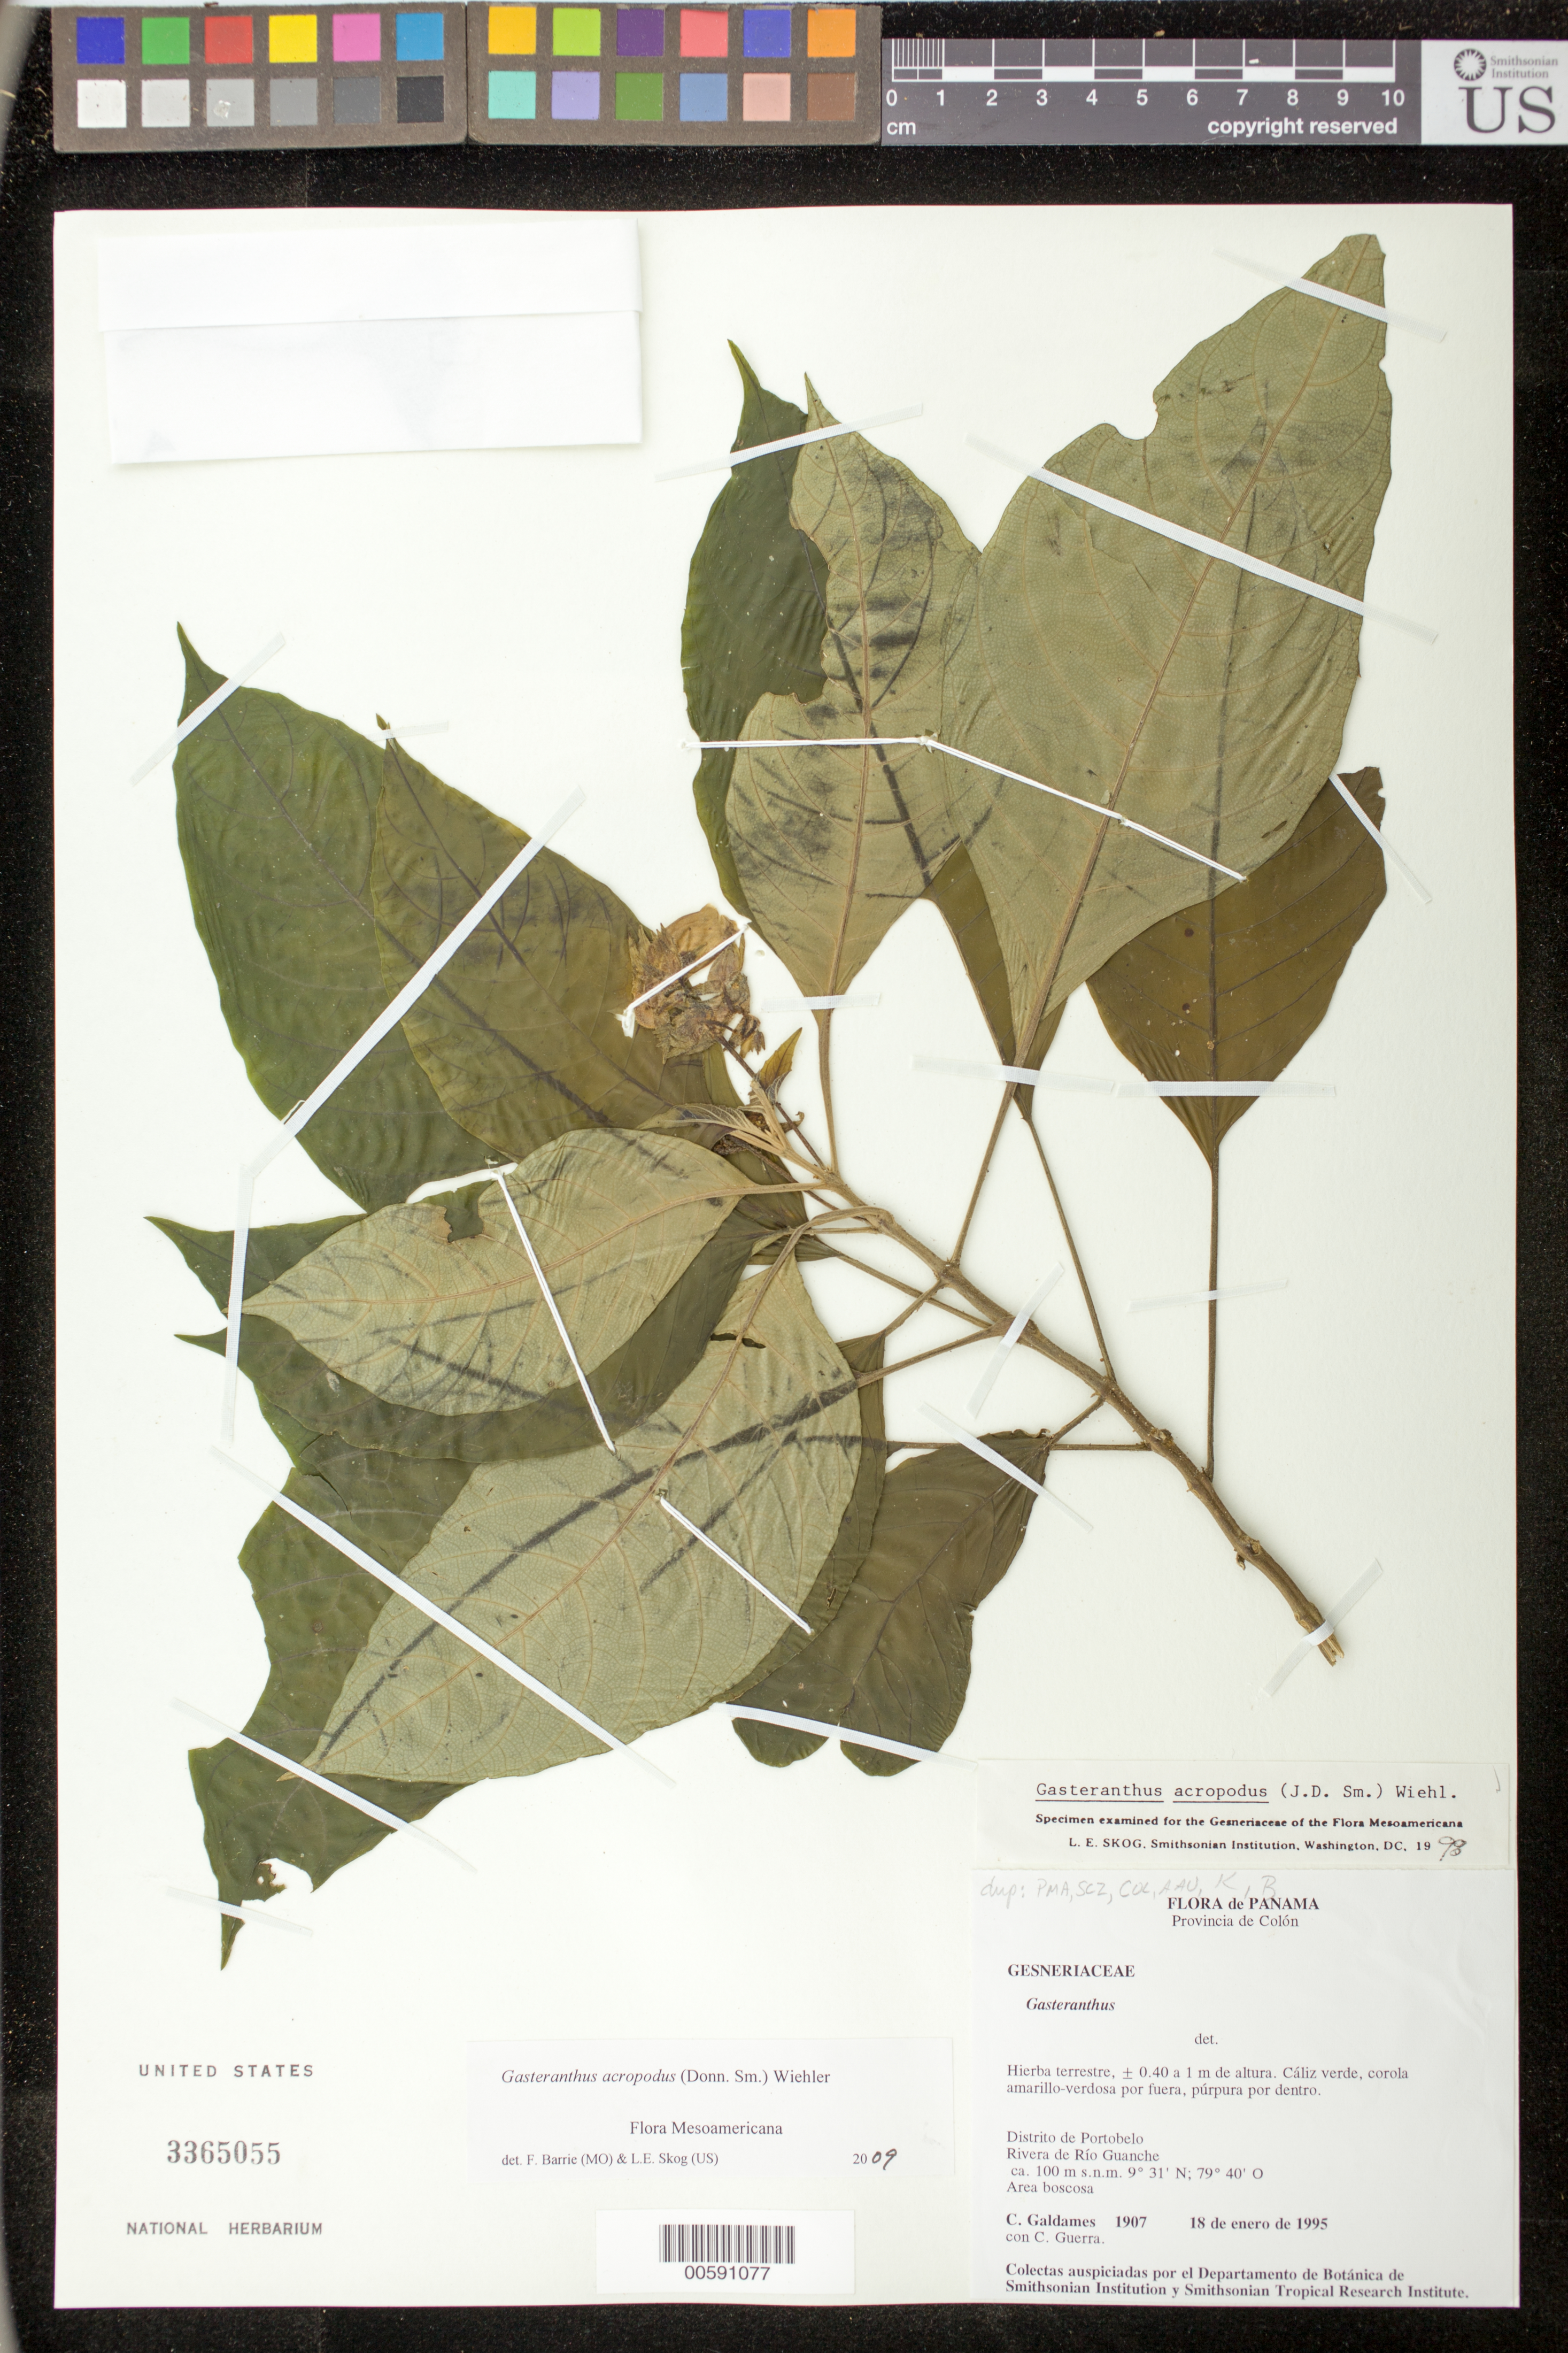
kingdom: Plantae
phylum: Tracheophyta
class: Magnoliopsida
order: Lamiales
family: Gesneriaceae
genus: Gasteranthus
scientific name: Gasteranthus acropodus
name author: (Donn. Sm.) Wiehler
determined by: Skog, Laurence E.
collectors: C. Galdames & C. Guerra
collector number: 1907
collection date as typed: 18 Jan 1995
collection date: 1995-01-18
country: Panama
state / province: Colón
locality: Distrito de Portobelo; Rivera de Río Guanche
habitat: Area boscosa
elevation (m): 100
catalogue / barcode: US 3365055